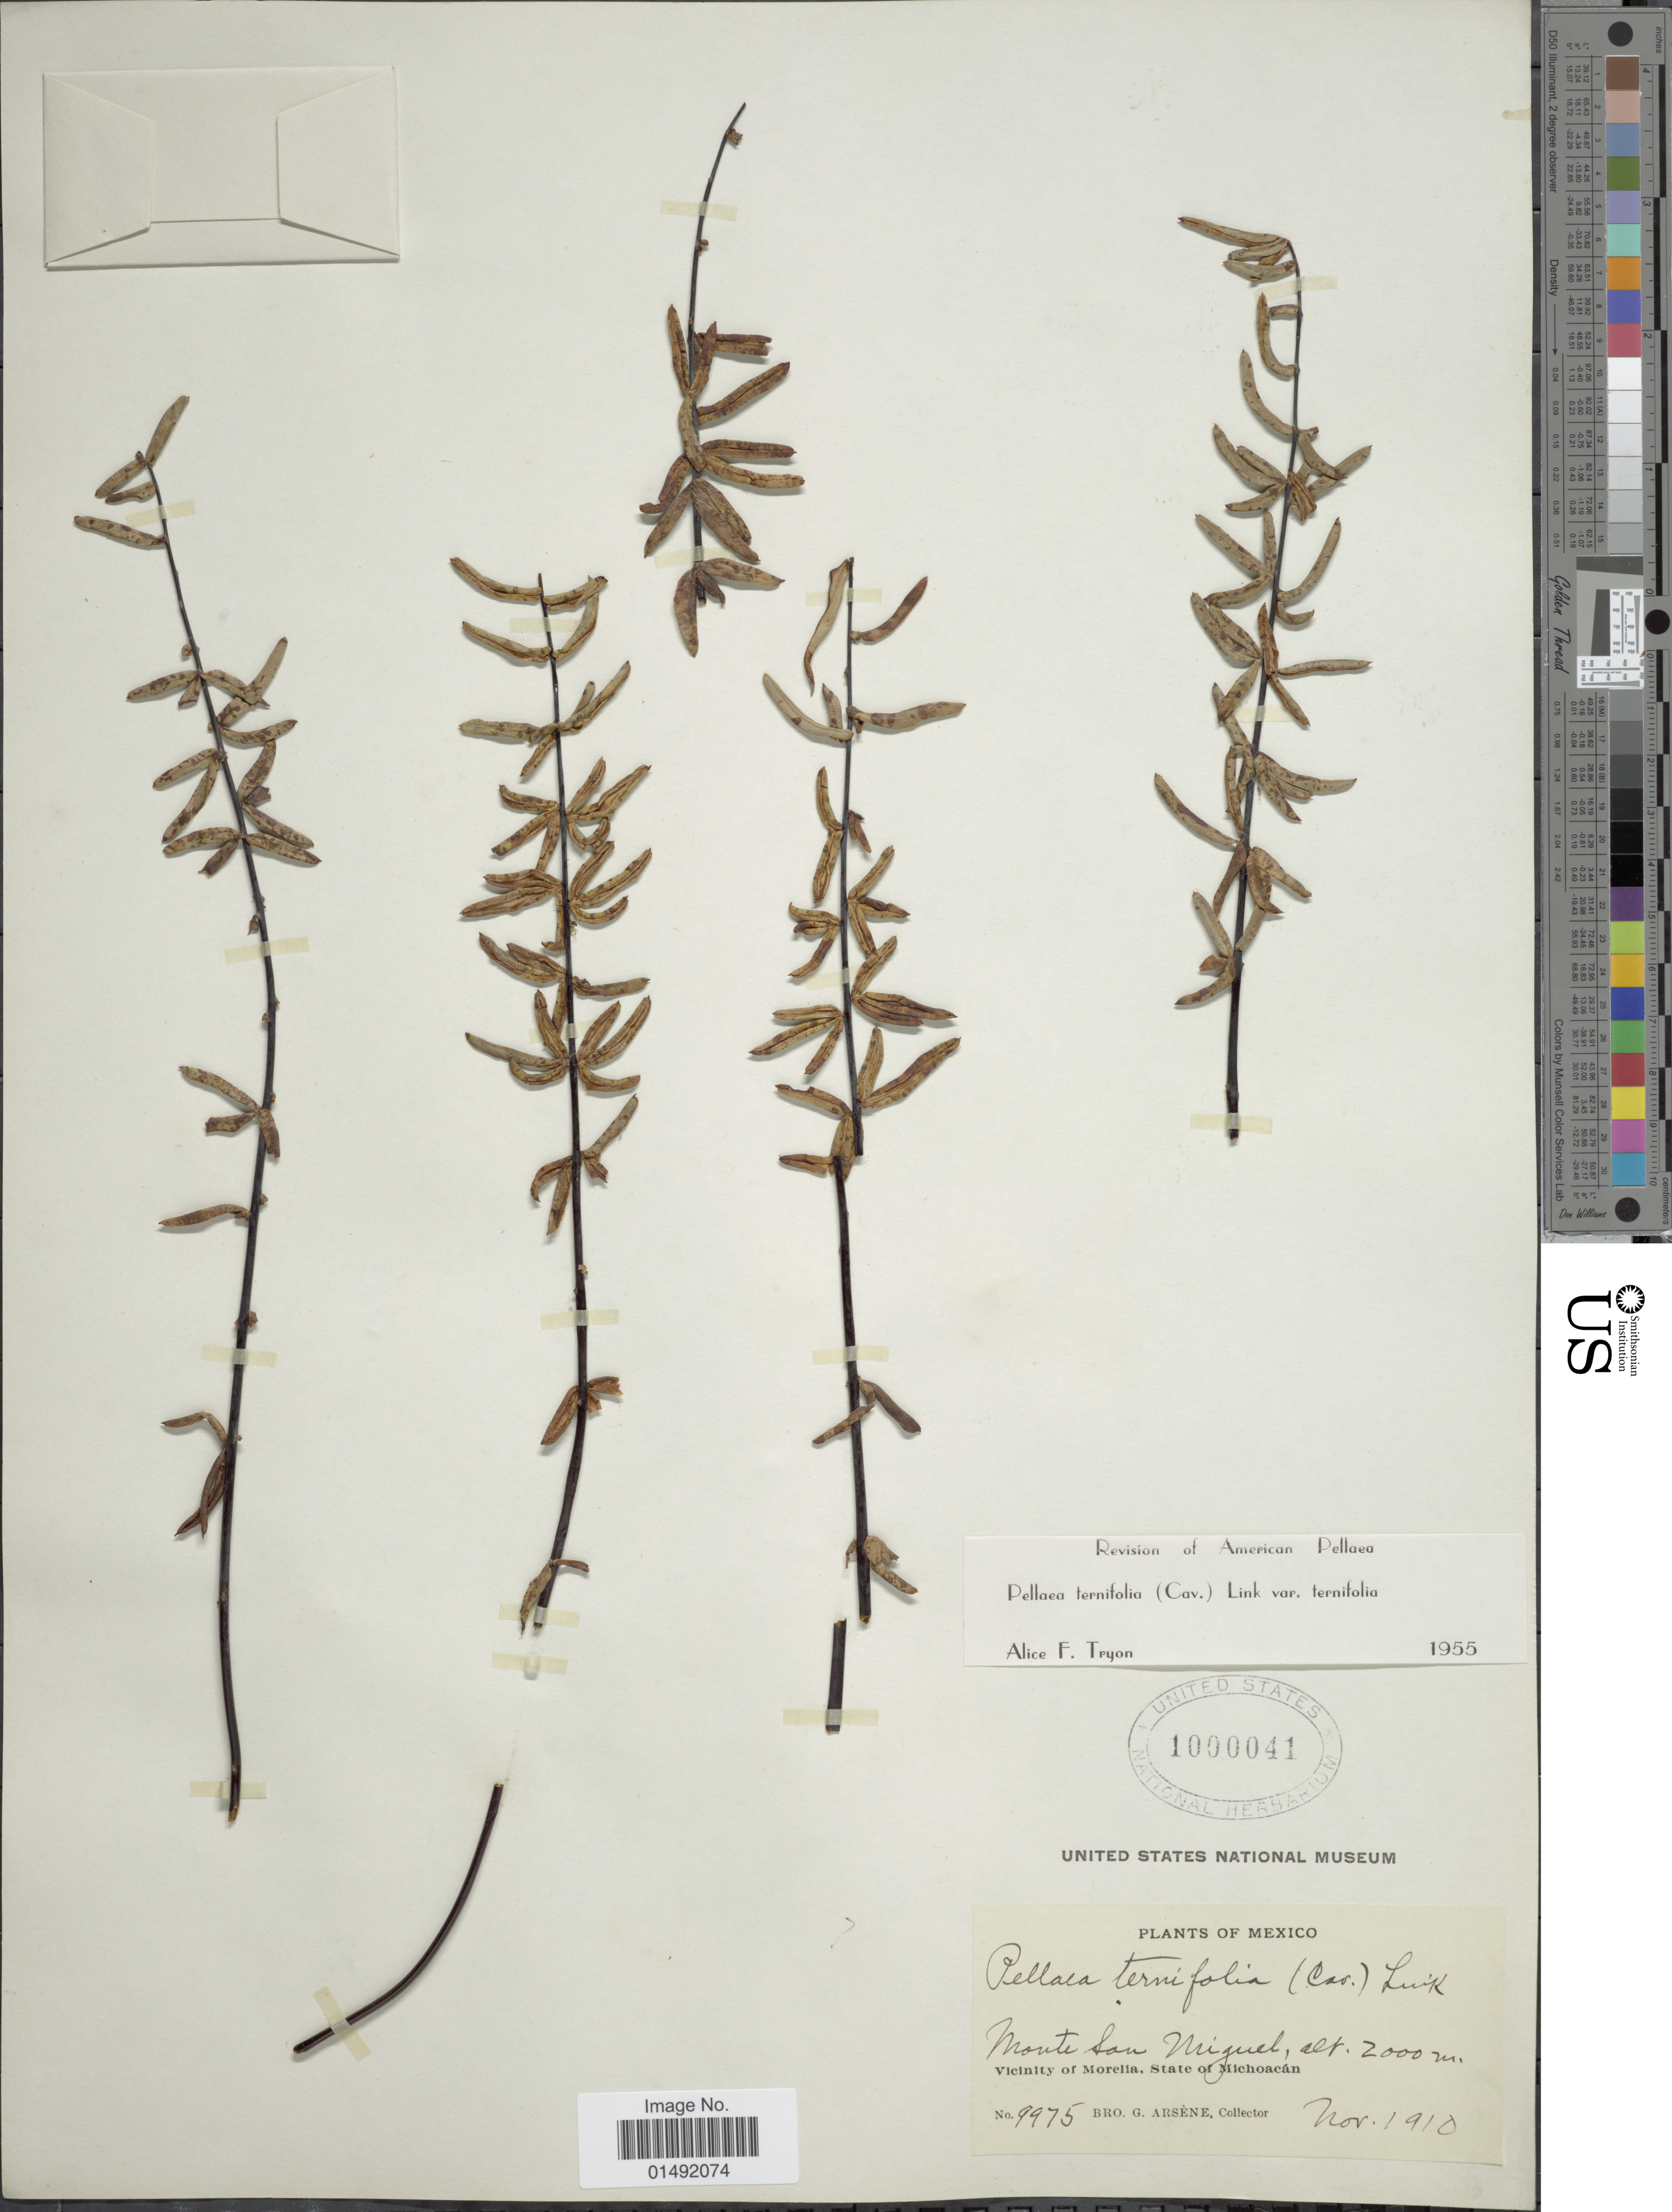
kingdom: Plantae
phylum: Tracheophyta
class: Polypodiopsida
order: Polypodiales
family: Pteridaceae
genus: Pellaea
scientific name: Pellaea ternifolia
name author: (Cav.) Link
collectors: Bro. G. Arsène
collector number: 9975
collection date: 1910-11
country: Mexico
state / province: Michoacán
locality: Monte San Miguel, Vicinity of Morelia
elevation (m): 2000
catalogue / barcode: US 1000041